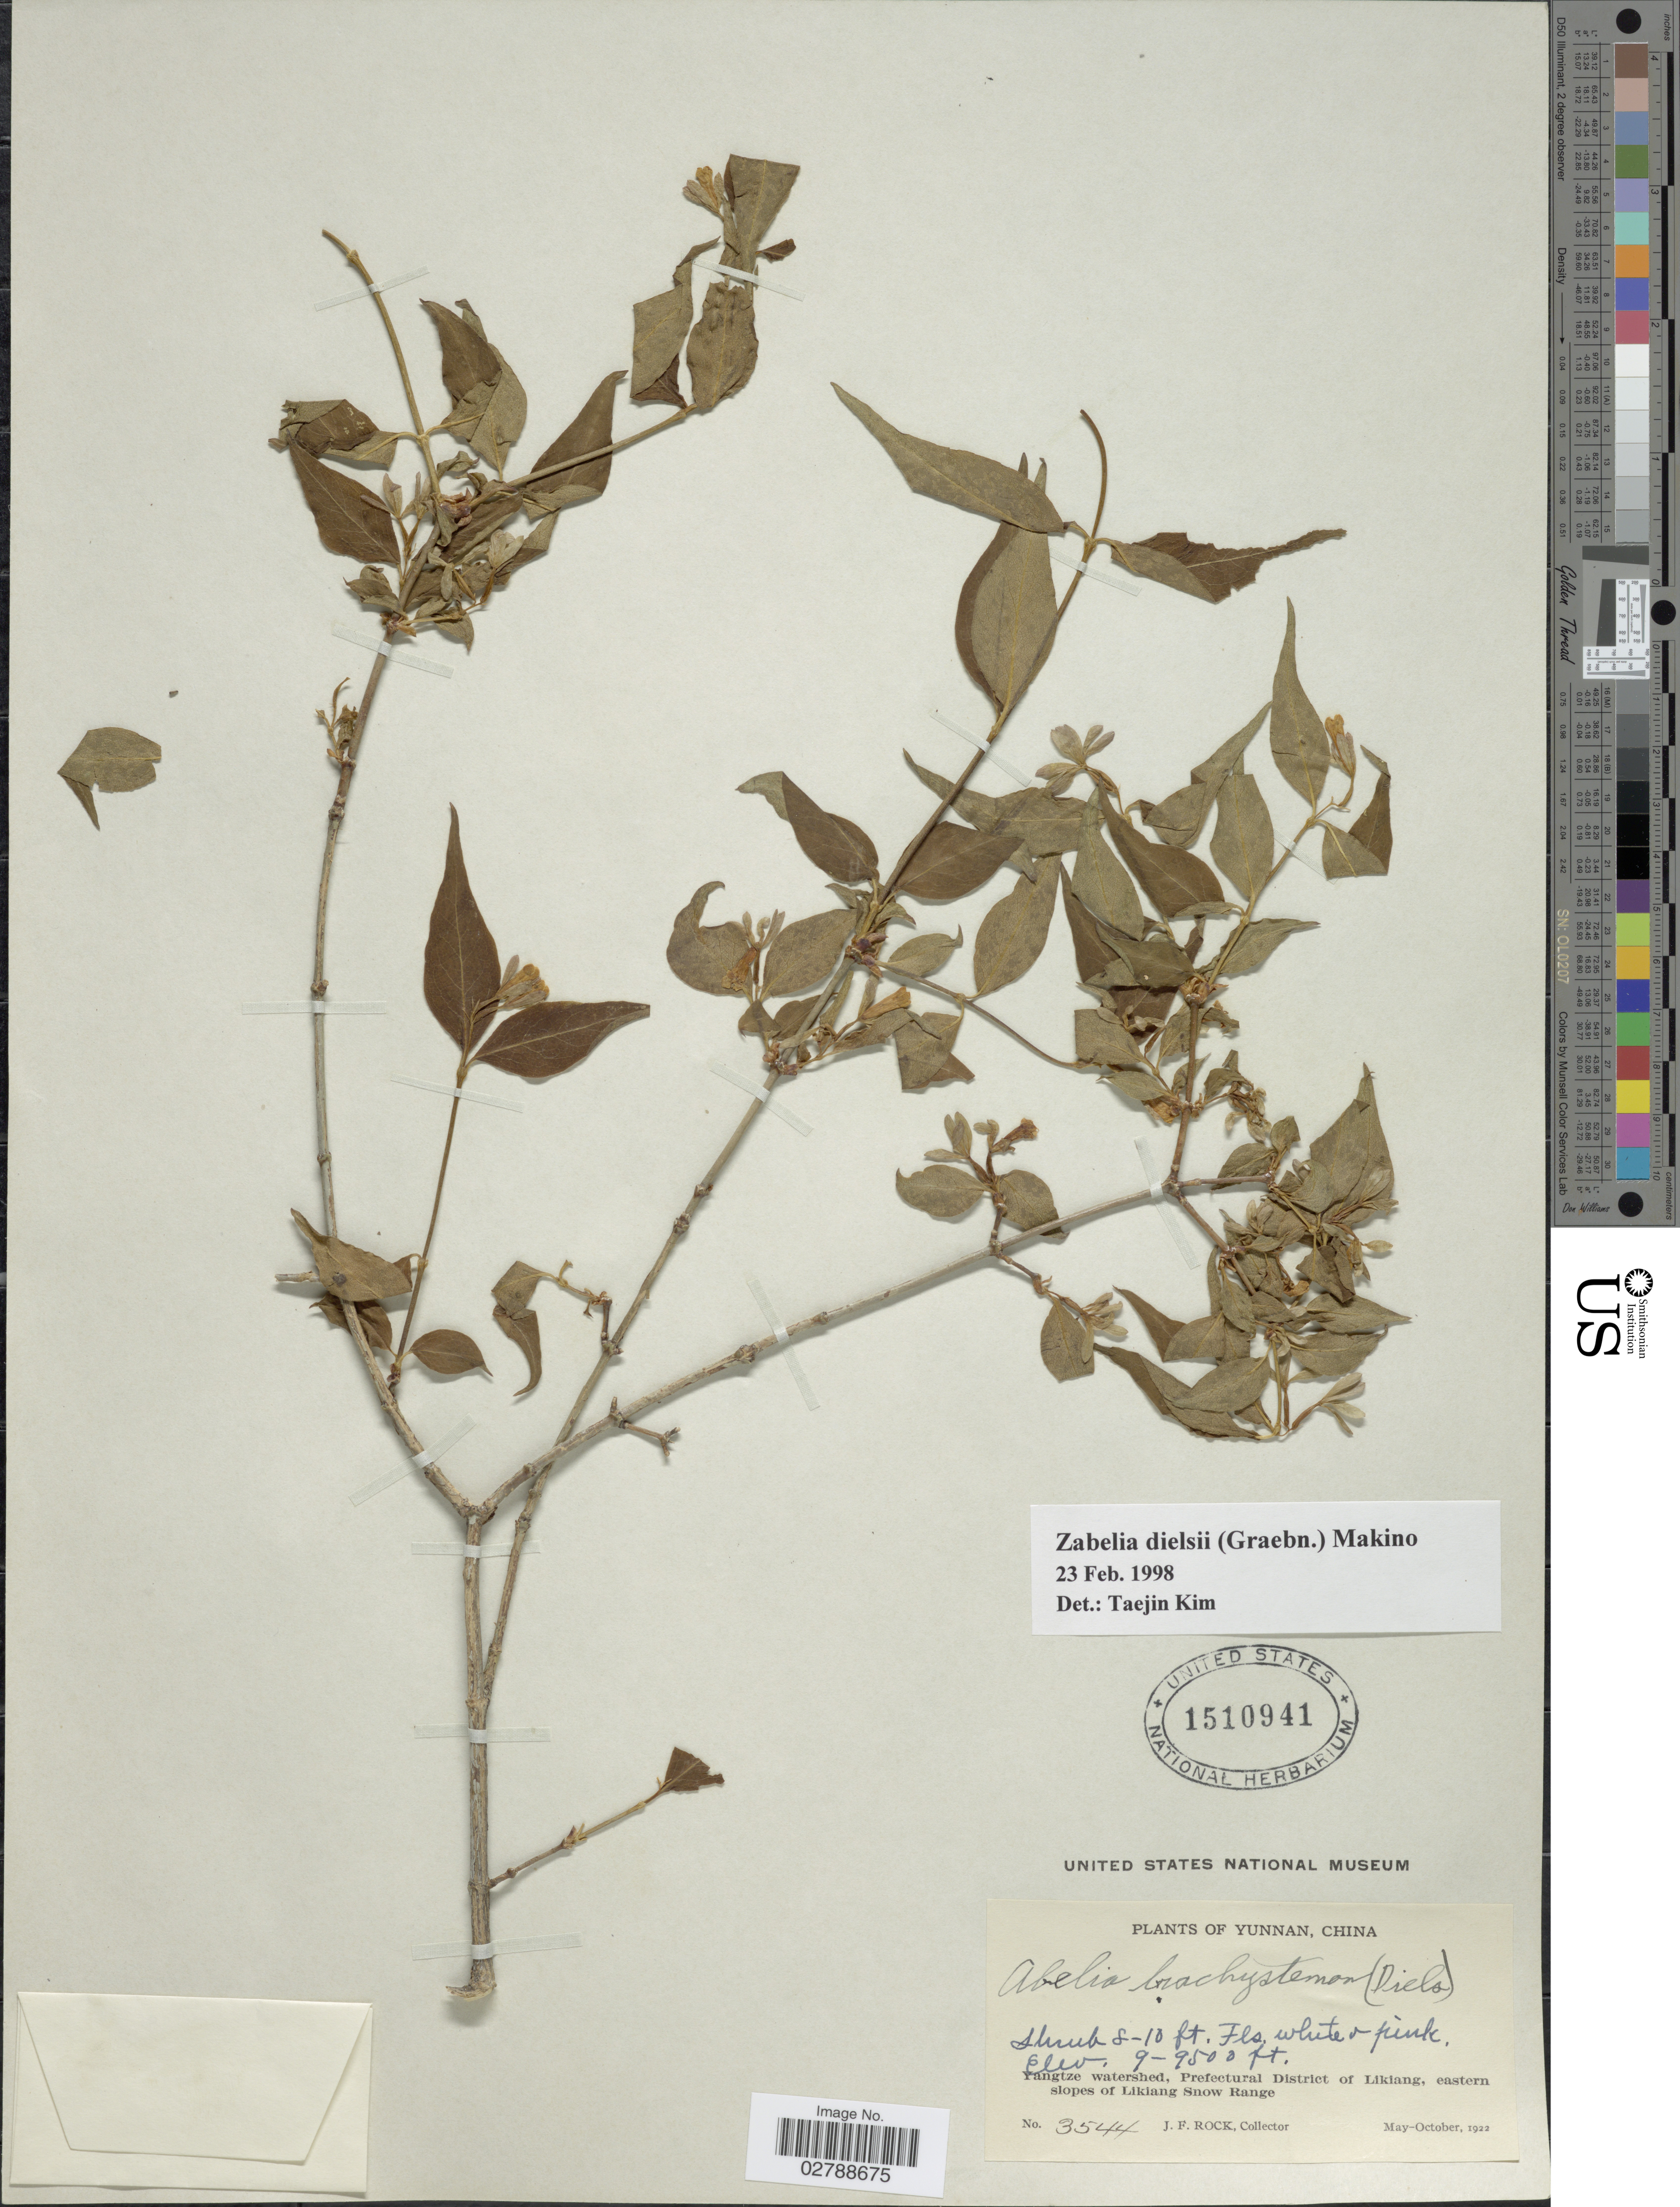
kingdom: Plantae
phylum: Tracheophyta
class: Magnoliopsida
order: Dipsacales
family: Caprifoliaceae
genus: Zabelia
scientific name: Zabelia dielsii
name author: (Graebn.) Makino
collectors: J. Rock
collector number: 3544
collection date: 1922-05/1922-10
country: China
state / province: Yunnan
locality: Yangtze watershed, Prefectural District of Likiang, eastern slopes of Likiang Snow Range.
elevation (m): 2743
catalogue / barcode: US 1510941